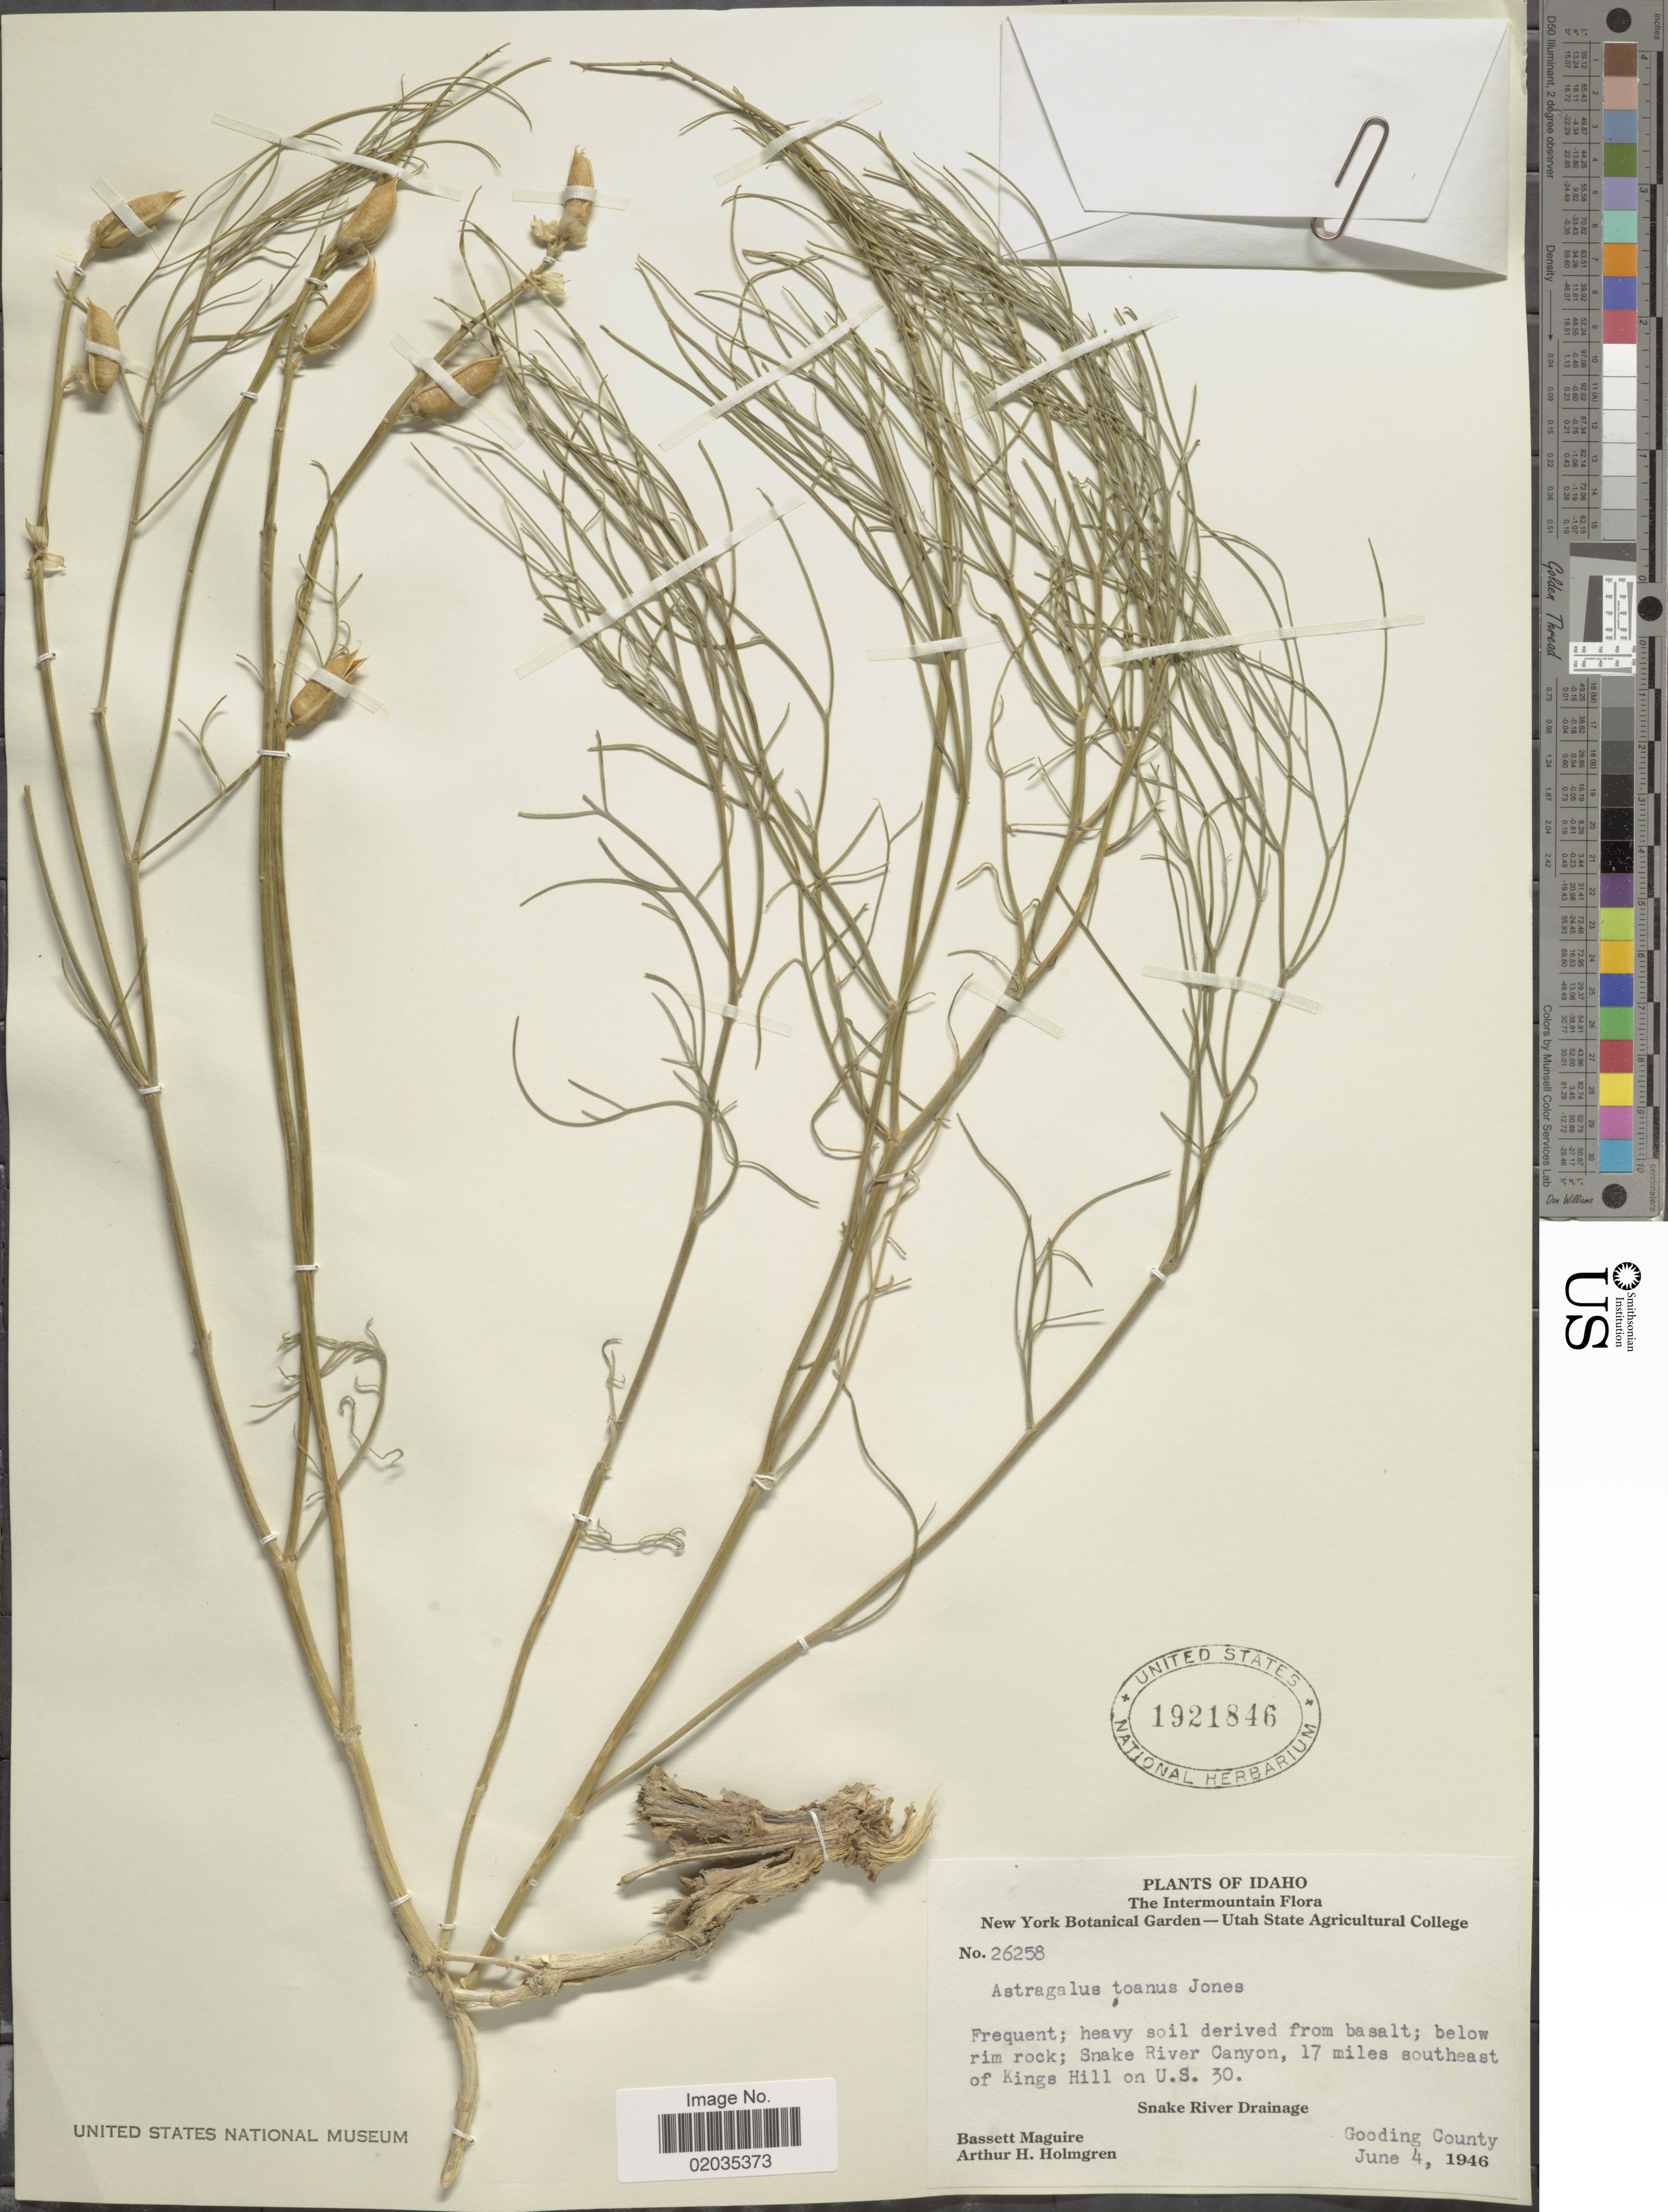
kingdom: Plantae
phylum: Tracheophyta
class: Magnoliopsida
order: Fabales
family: Fabaceae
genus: Astragalus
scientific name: Astragalus toanus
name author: M.E. Jones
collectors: B. Maguire & A. H. Holmgren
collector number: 26258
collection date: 1946-06-04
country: United States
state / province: Idaho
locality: Intermountain. Snake River Canyon, 17 miles southeast of Kings Hill on U.S. 30. Snake River Drainage. Gooding County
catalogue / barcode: US 1921846